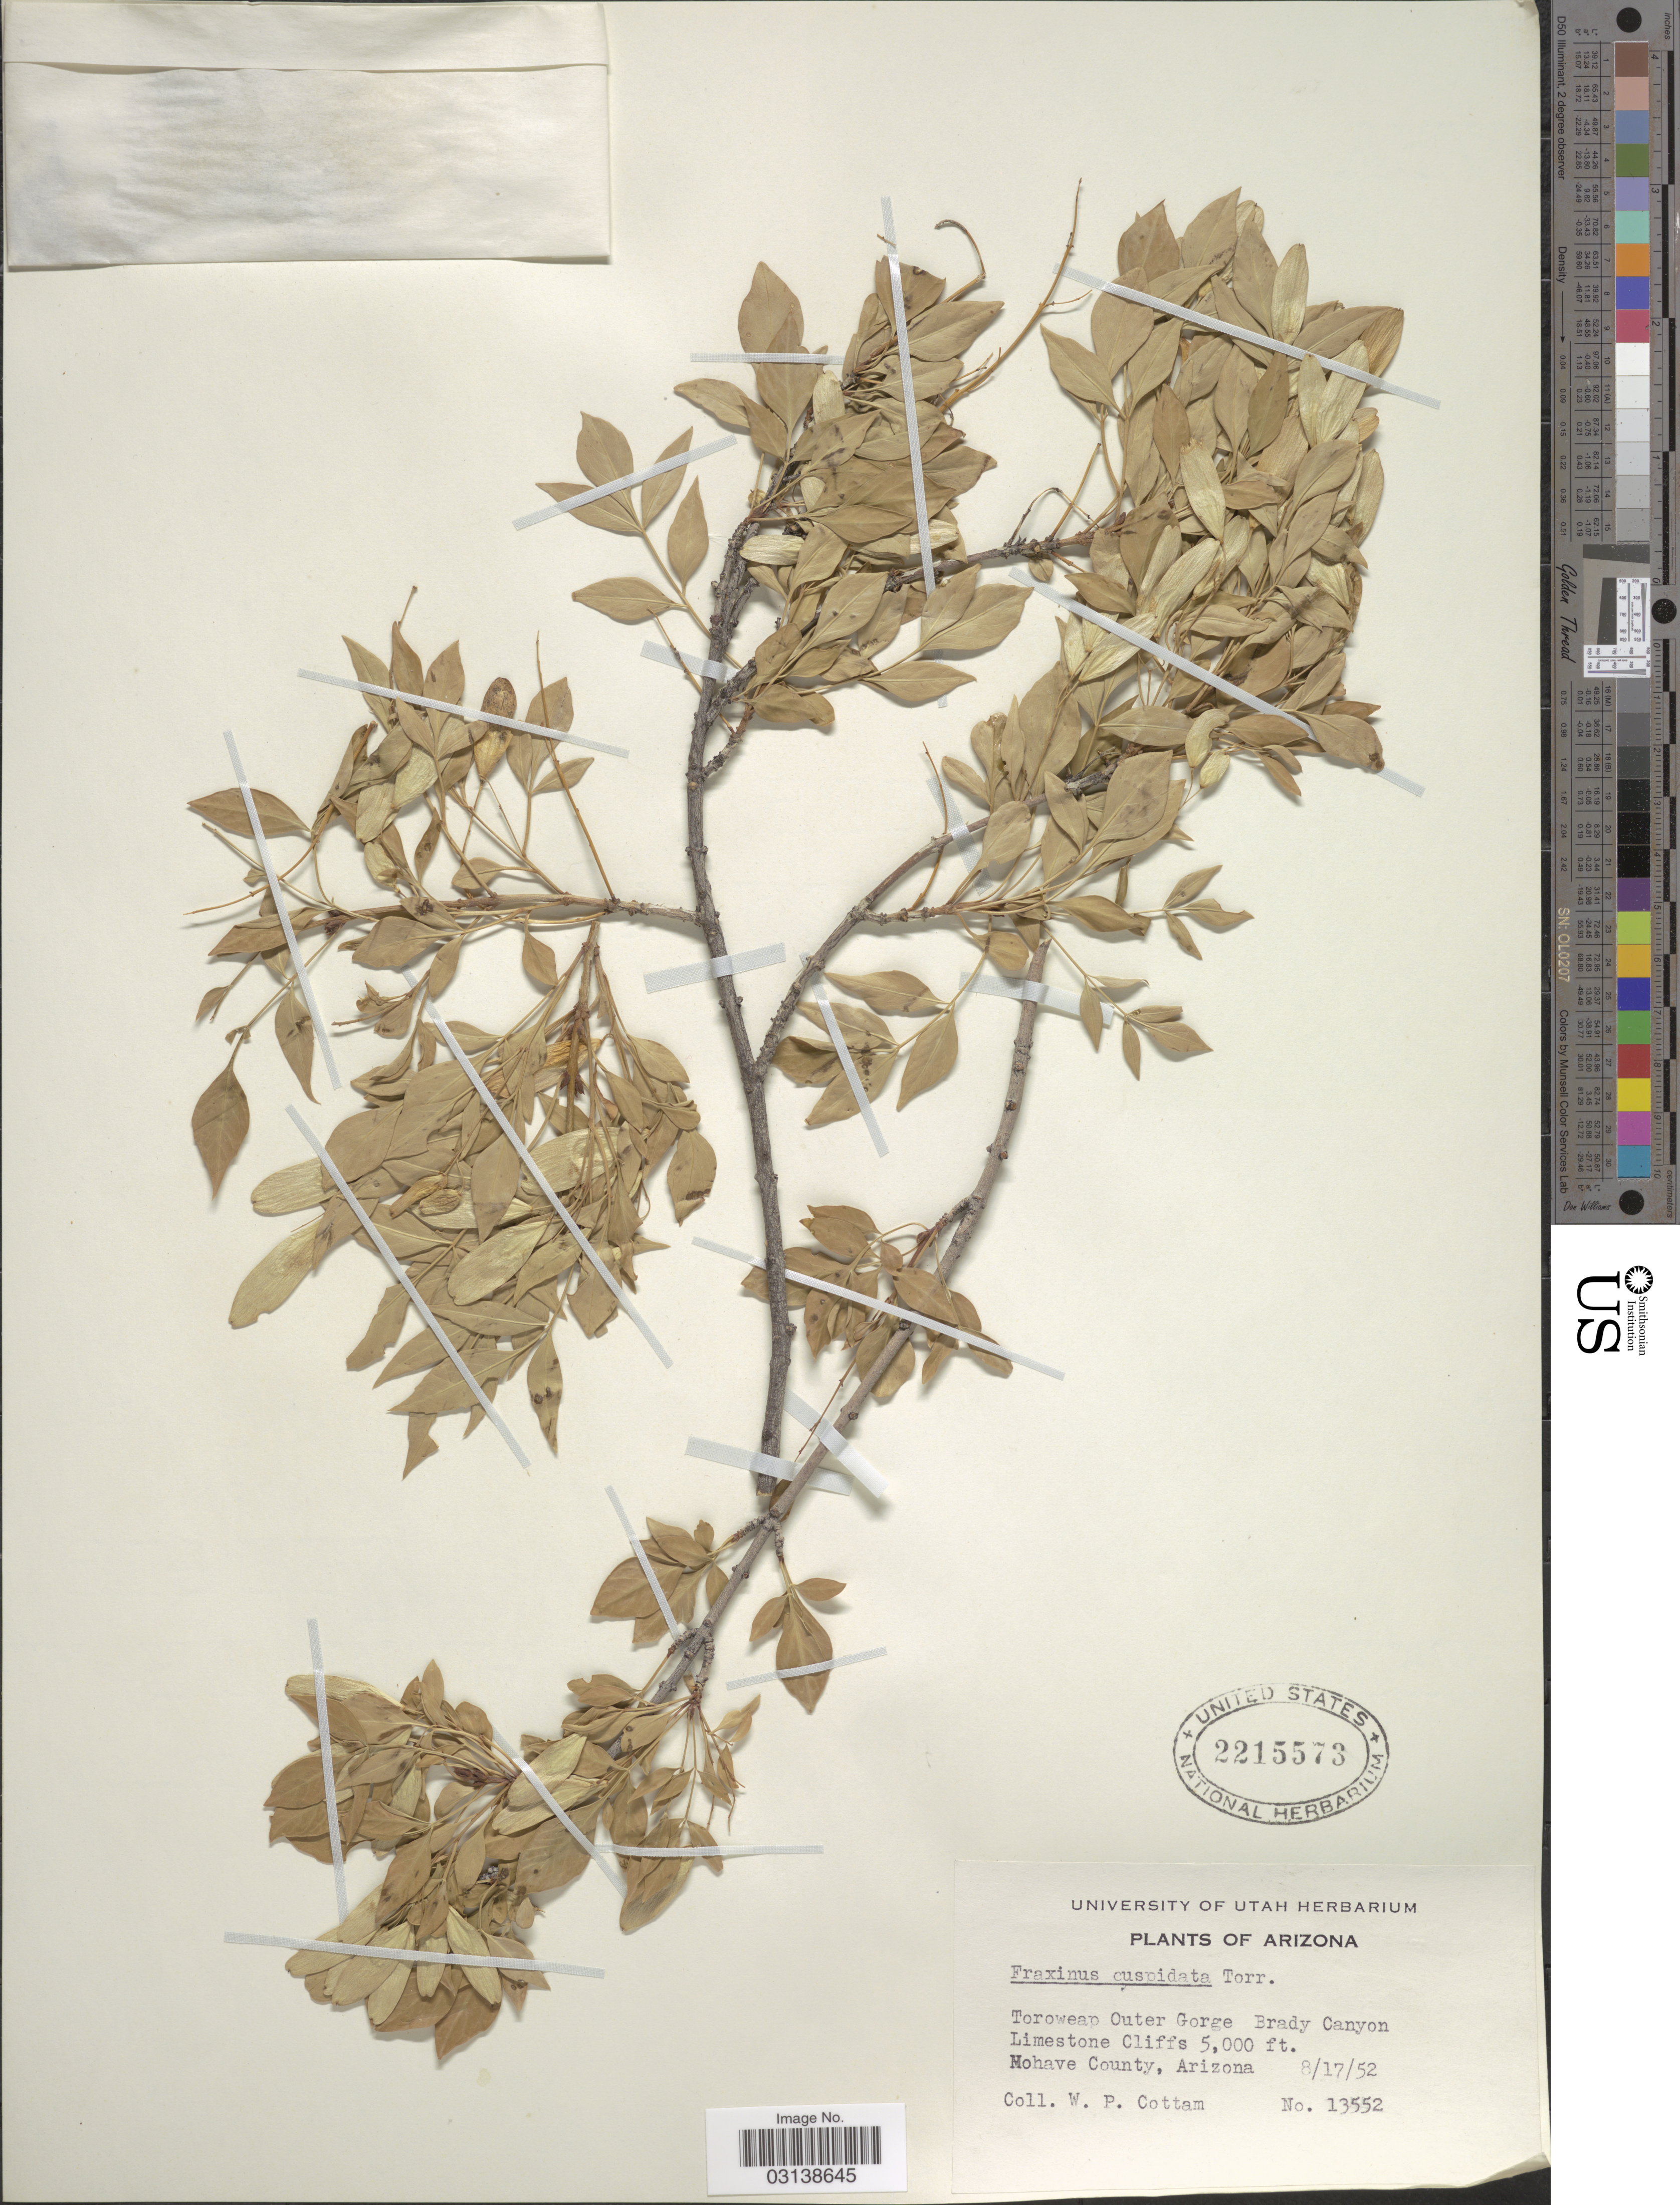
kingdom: Plantae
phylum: Tracheophyta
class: Magnoliopsida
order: Lamiales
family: Oleaceae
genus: Fraxinus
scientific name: Fraxinus cuspidata var. macropetala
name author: (Eastw.) Rehder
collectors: W. Cottam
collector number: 13552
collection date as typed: Transcribed d/m/y: 17/8/52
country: United States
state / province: Arizona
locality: Toroweao Outer Gorge Brady Canyon, Limestone Cliffs. Mohave County.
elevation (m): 1524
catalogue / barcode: US 2215573